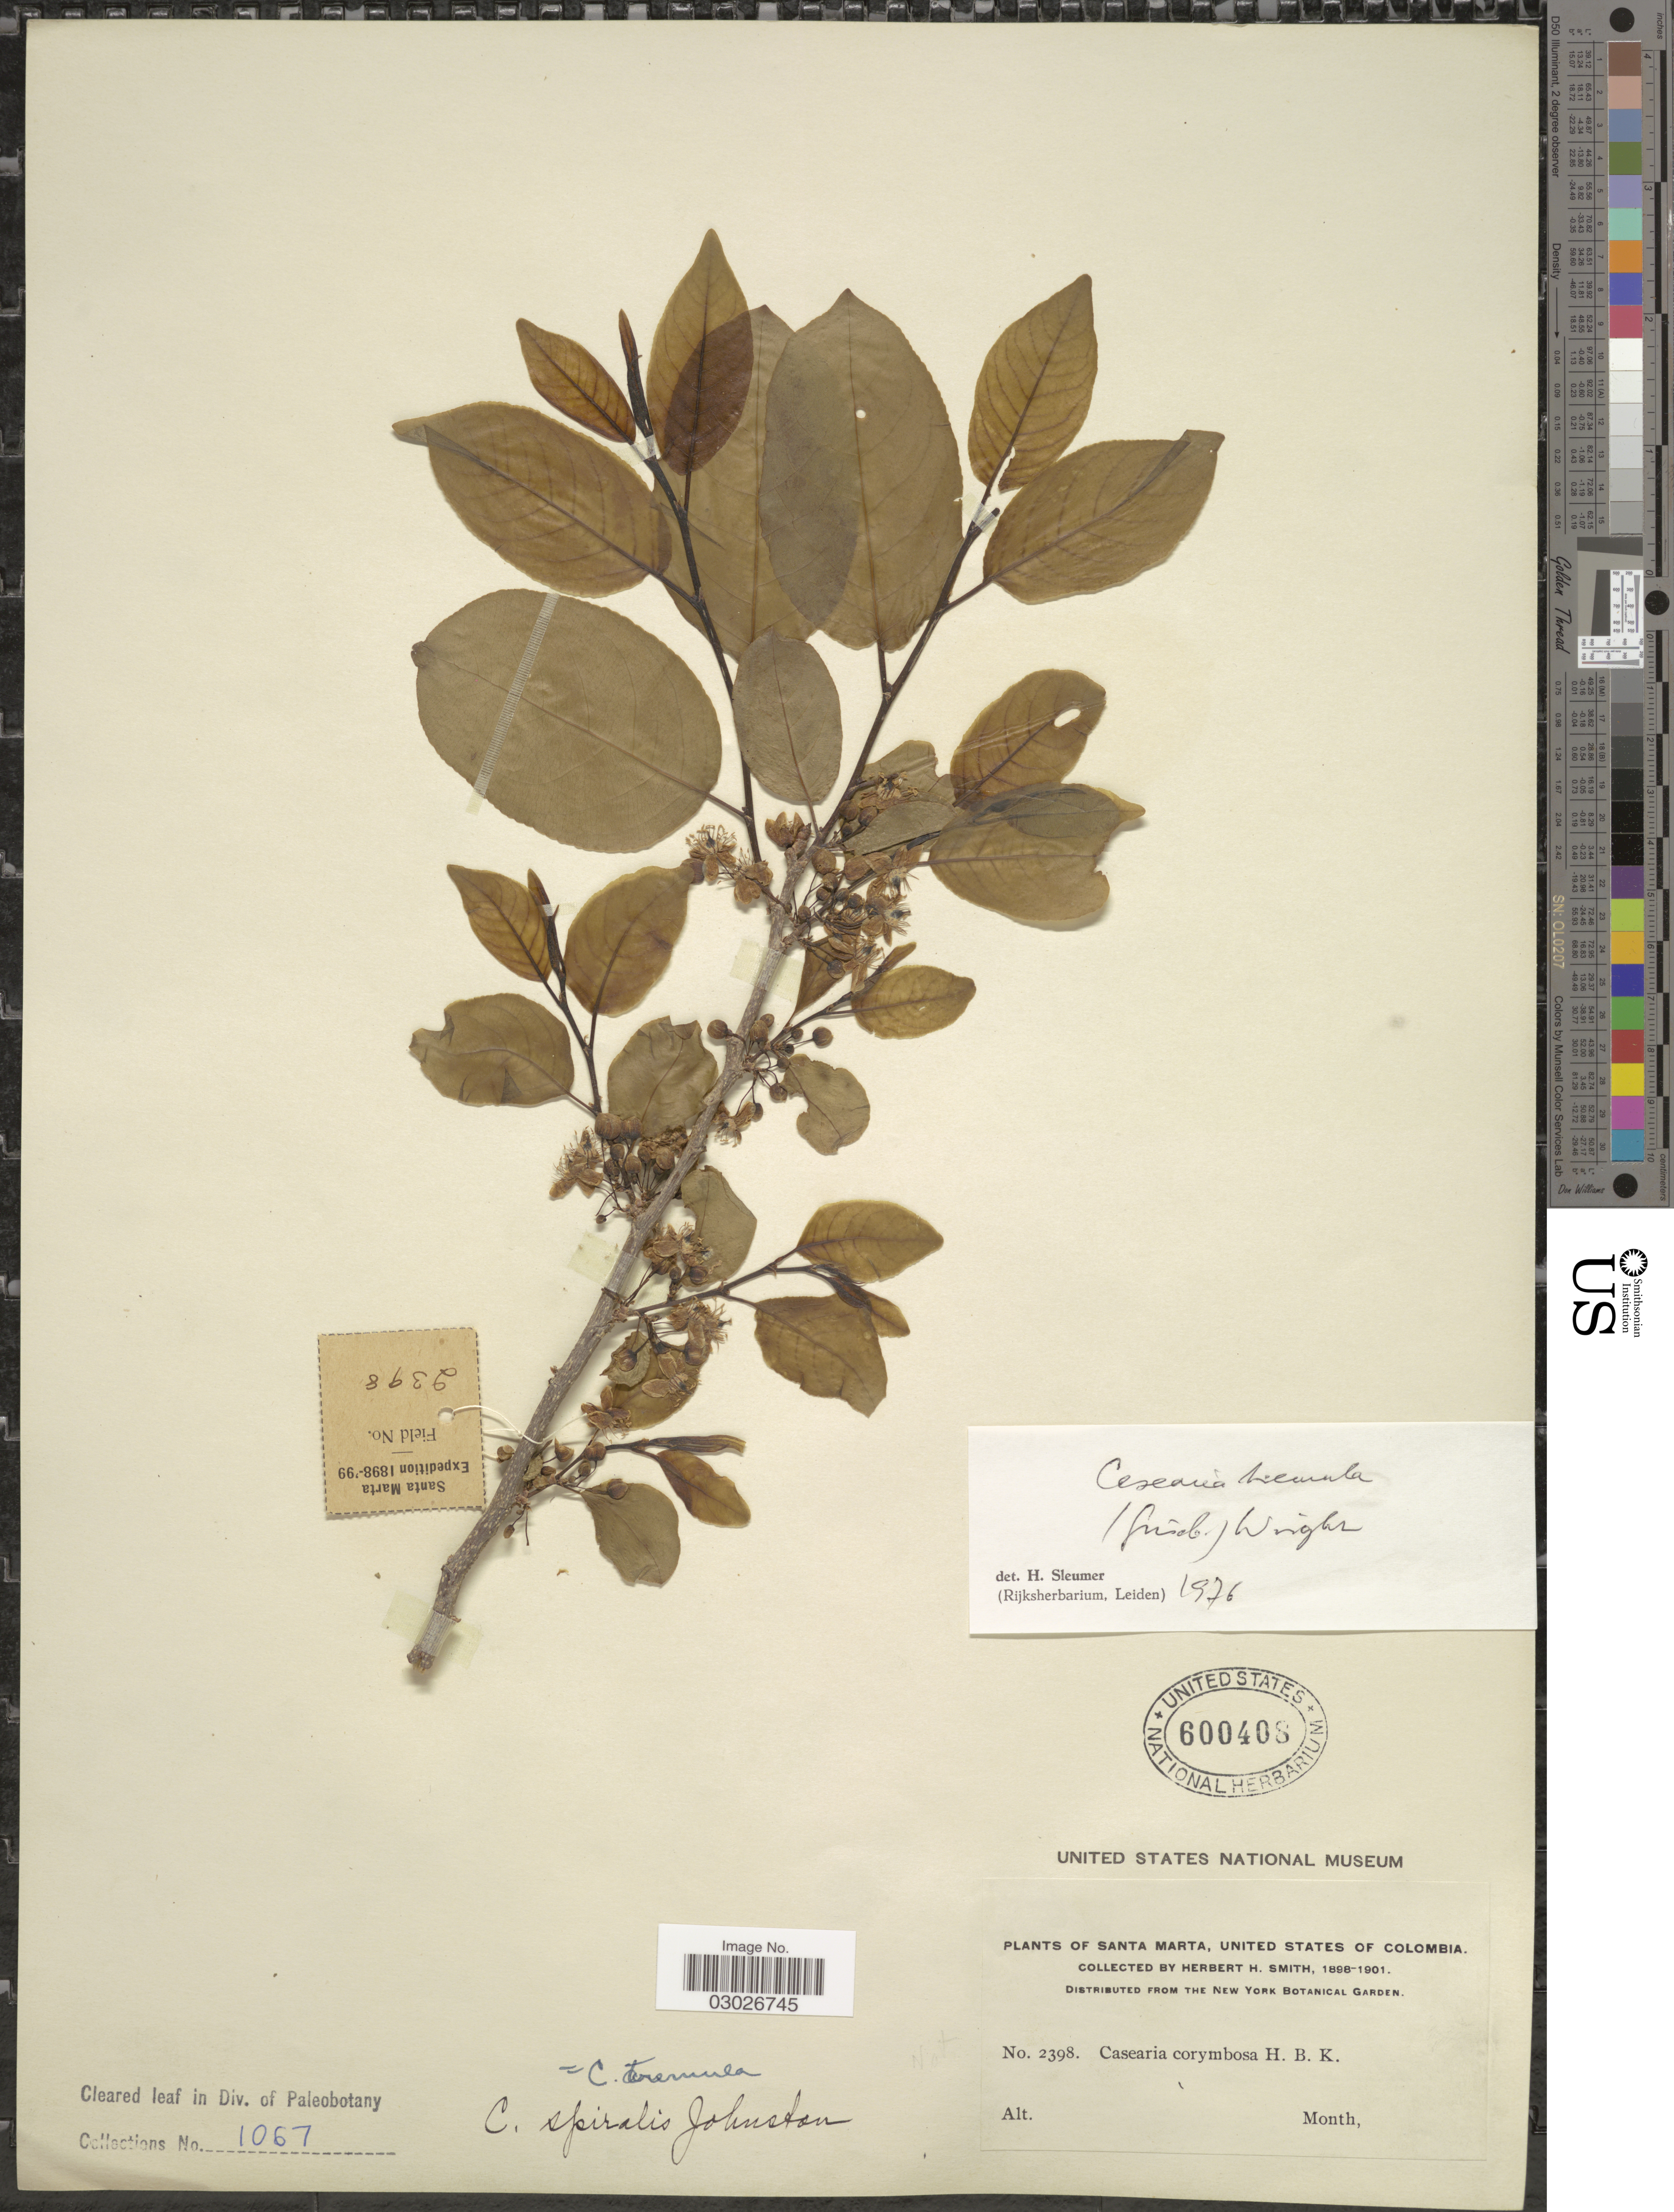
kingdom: Plantae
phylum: Tracheophyta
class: Magnoliopsida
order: Malpighiales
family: Salicaceae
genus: Casearia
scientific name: Casearia tremula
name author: (Griseb.) Griseb. ex C. Wright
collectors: Herbert H. Smith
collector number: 2398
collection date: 1898/1901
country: Colombia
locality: Santa Marta.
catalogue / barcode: US 600408